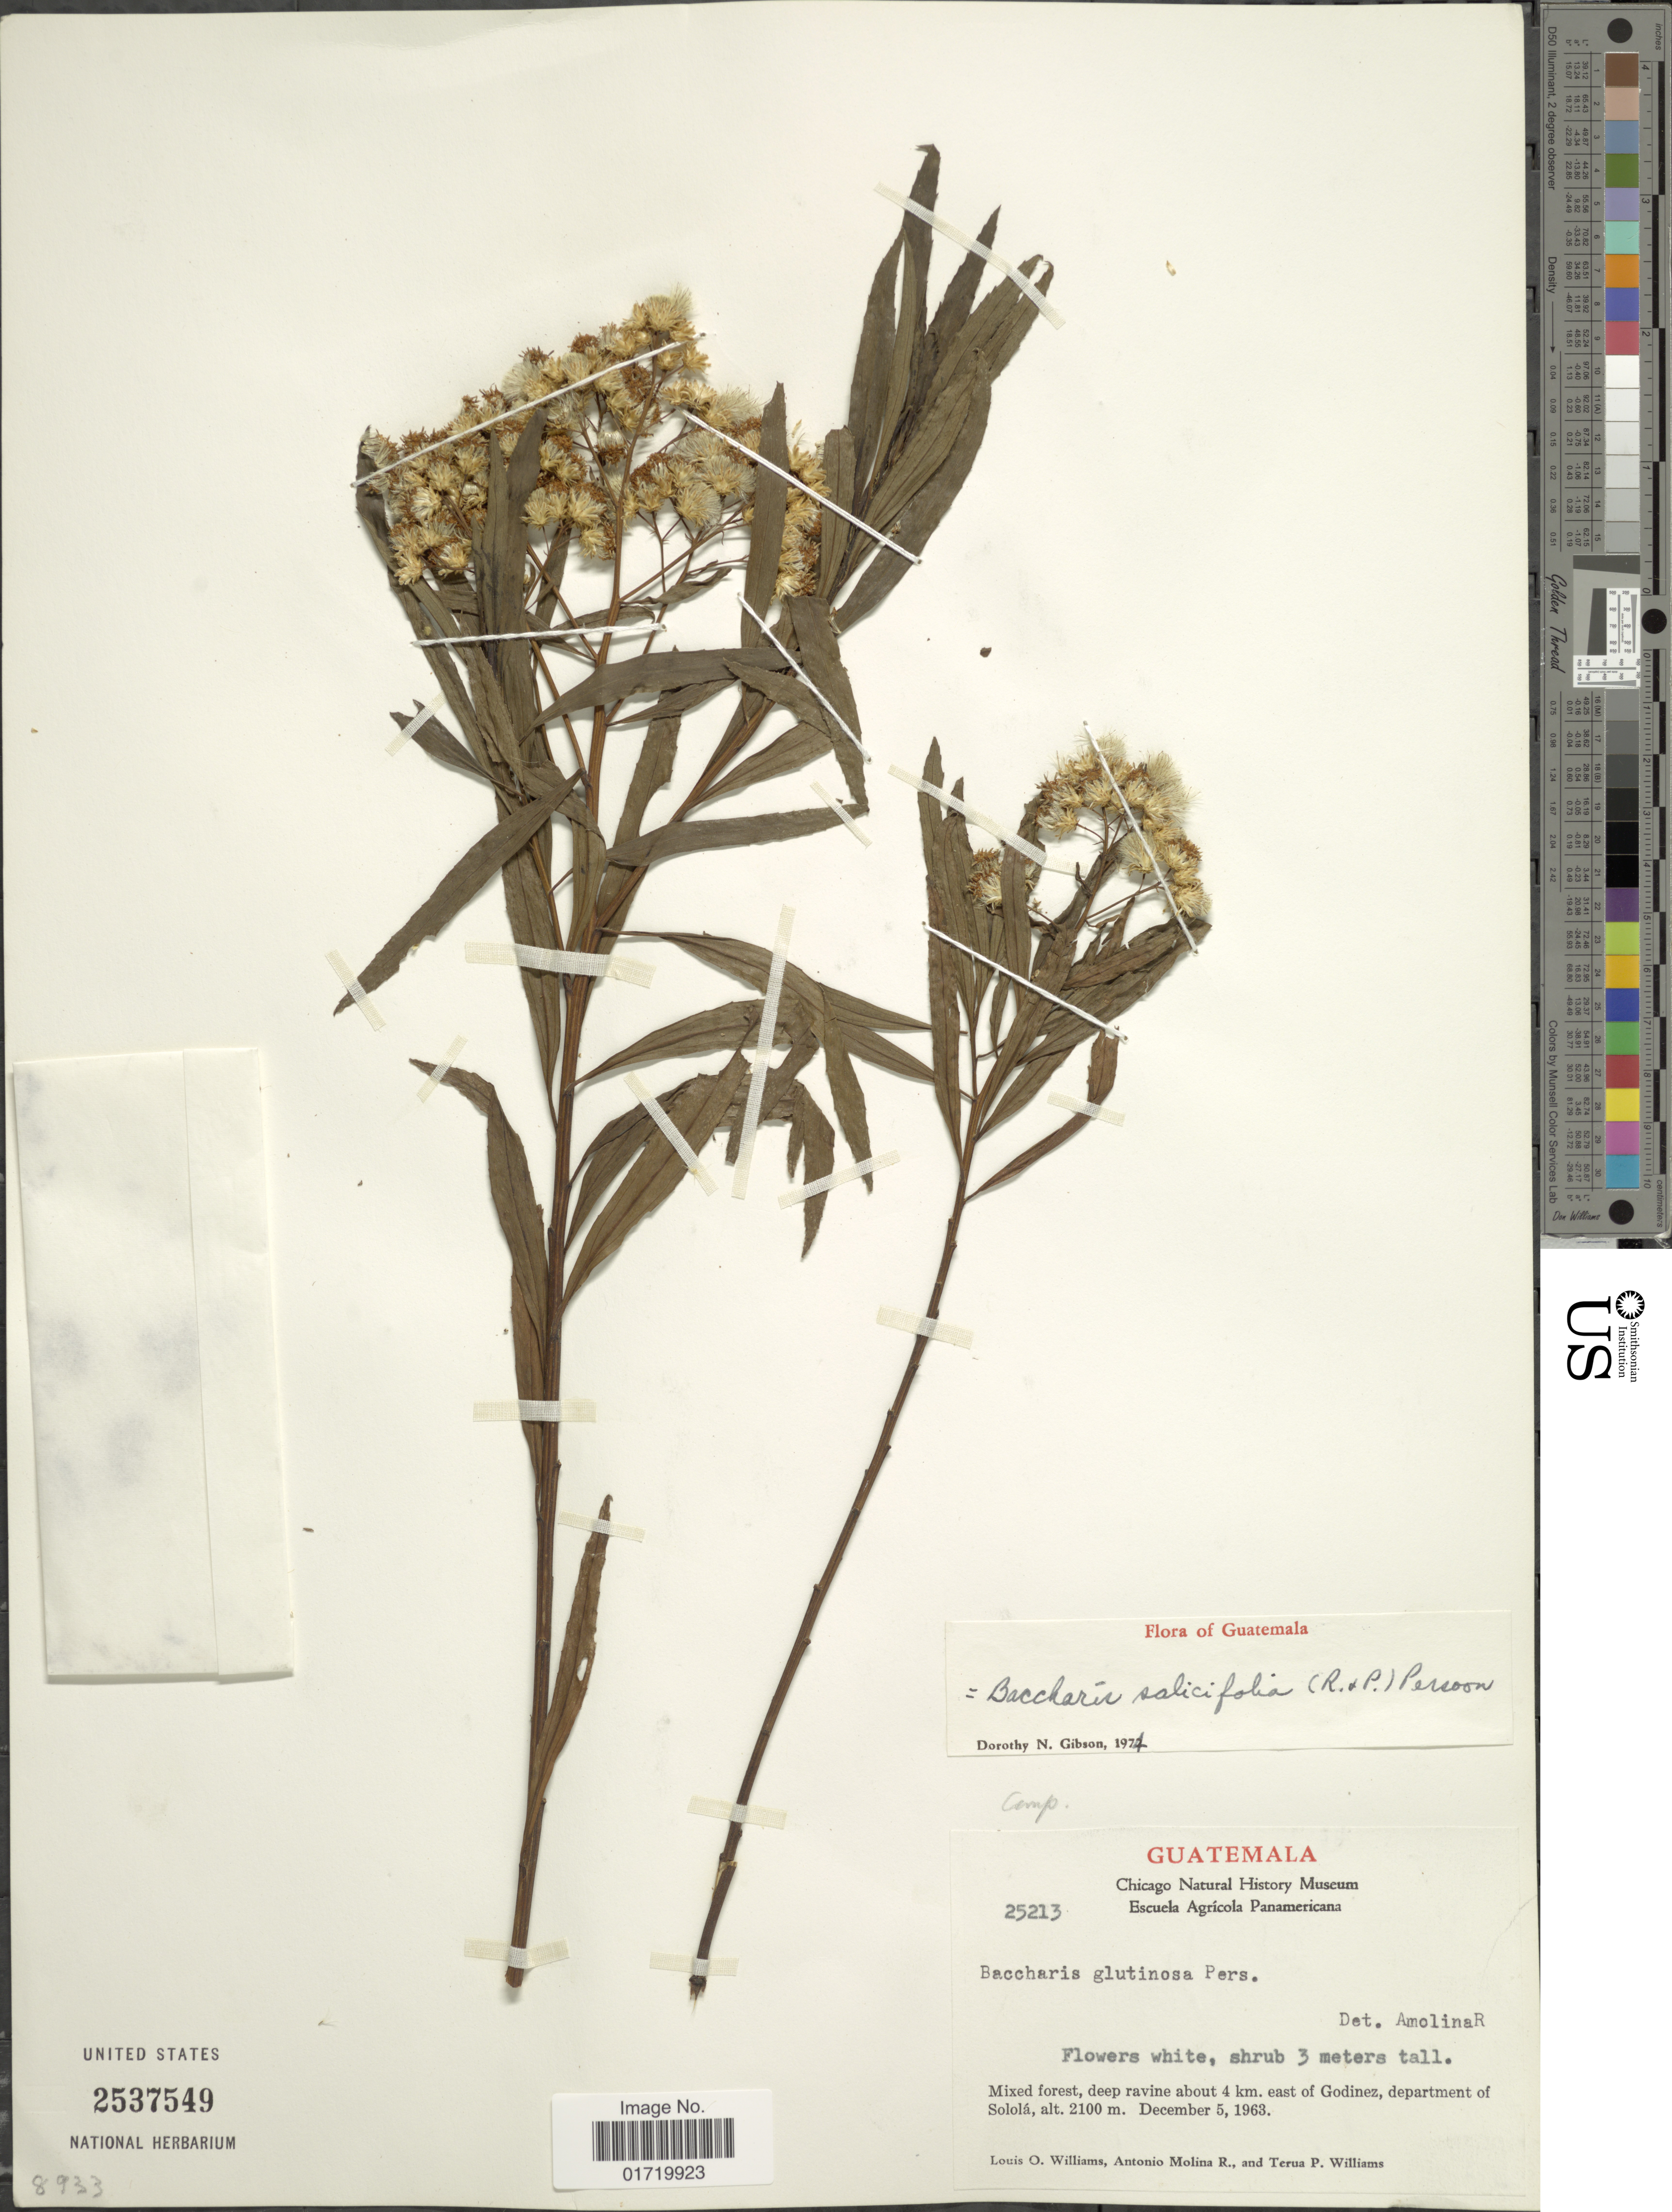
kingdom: Plantae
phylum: Tracheophyta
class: Magnoliopsida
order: Asterales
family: Asteraceae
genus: Baccharis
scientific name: Baccharis salicifolia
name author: (Ruiz & Pav.) Pers.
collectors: L. O. Williams, A. Molina R. & T. P. Williams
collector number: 25213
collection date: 1963-12-05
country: Guatemala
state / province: Sololá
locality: Deep ravine about 4 km east of Godinez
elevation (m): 2100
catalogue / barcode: US 2537549